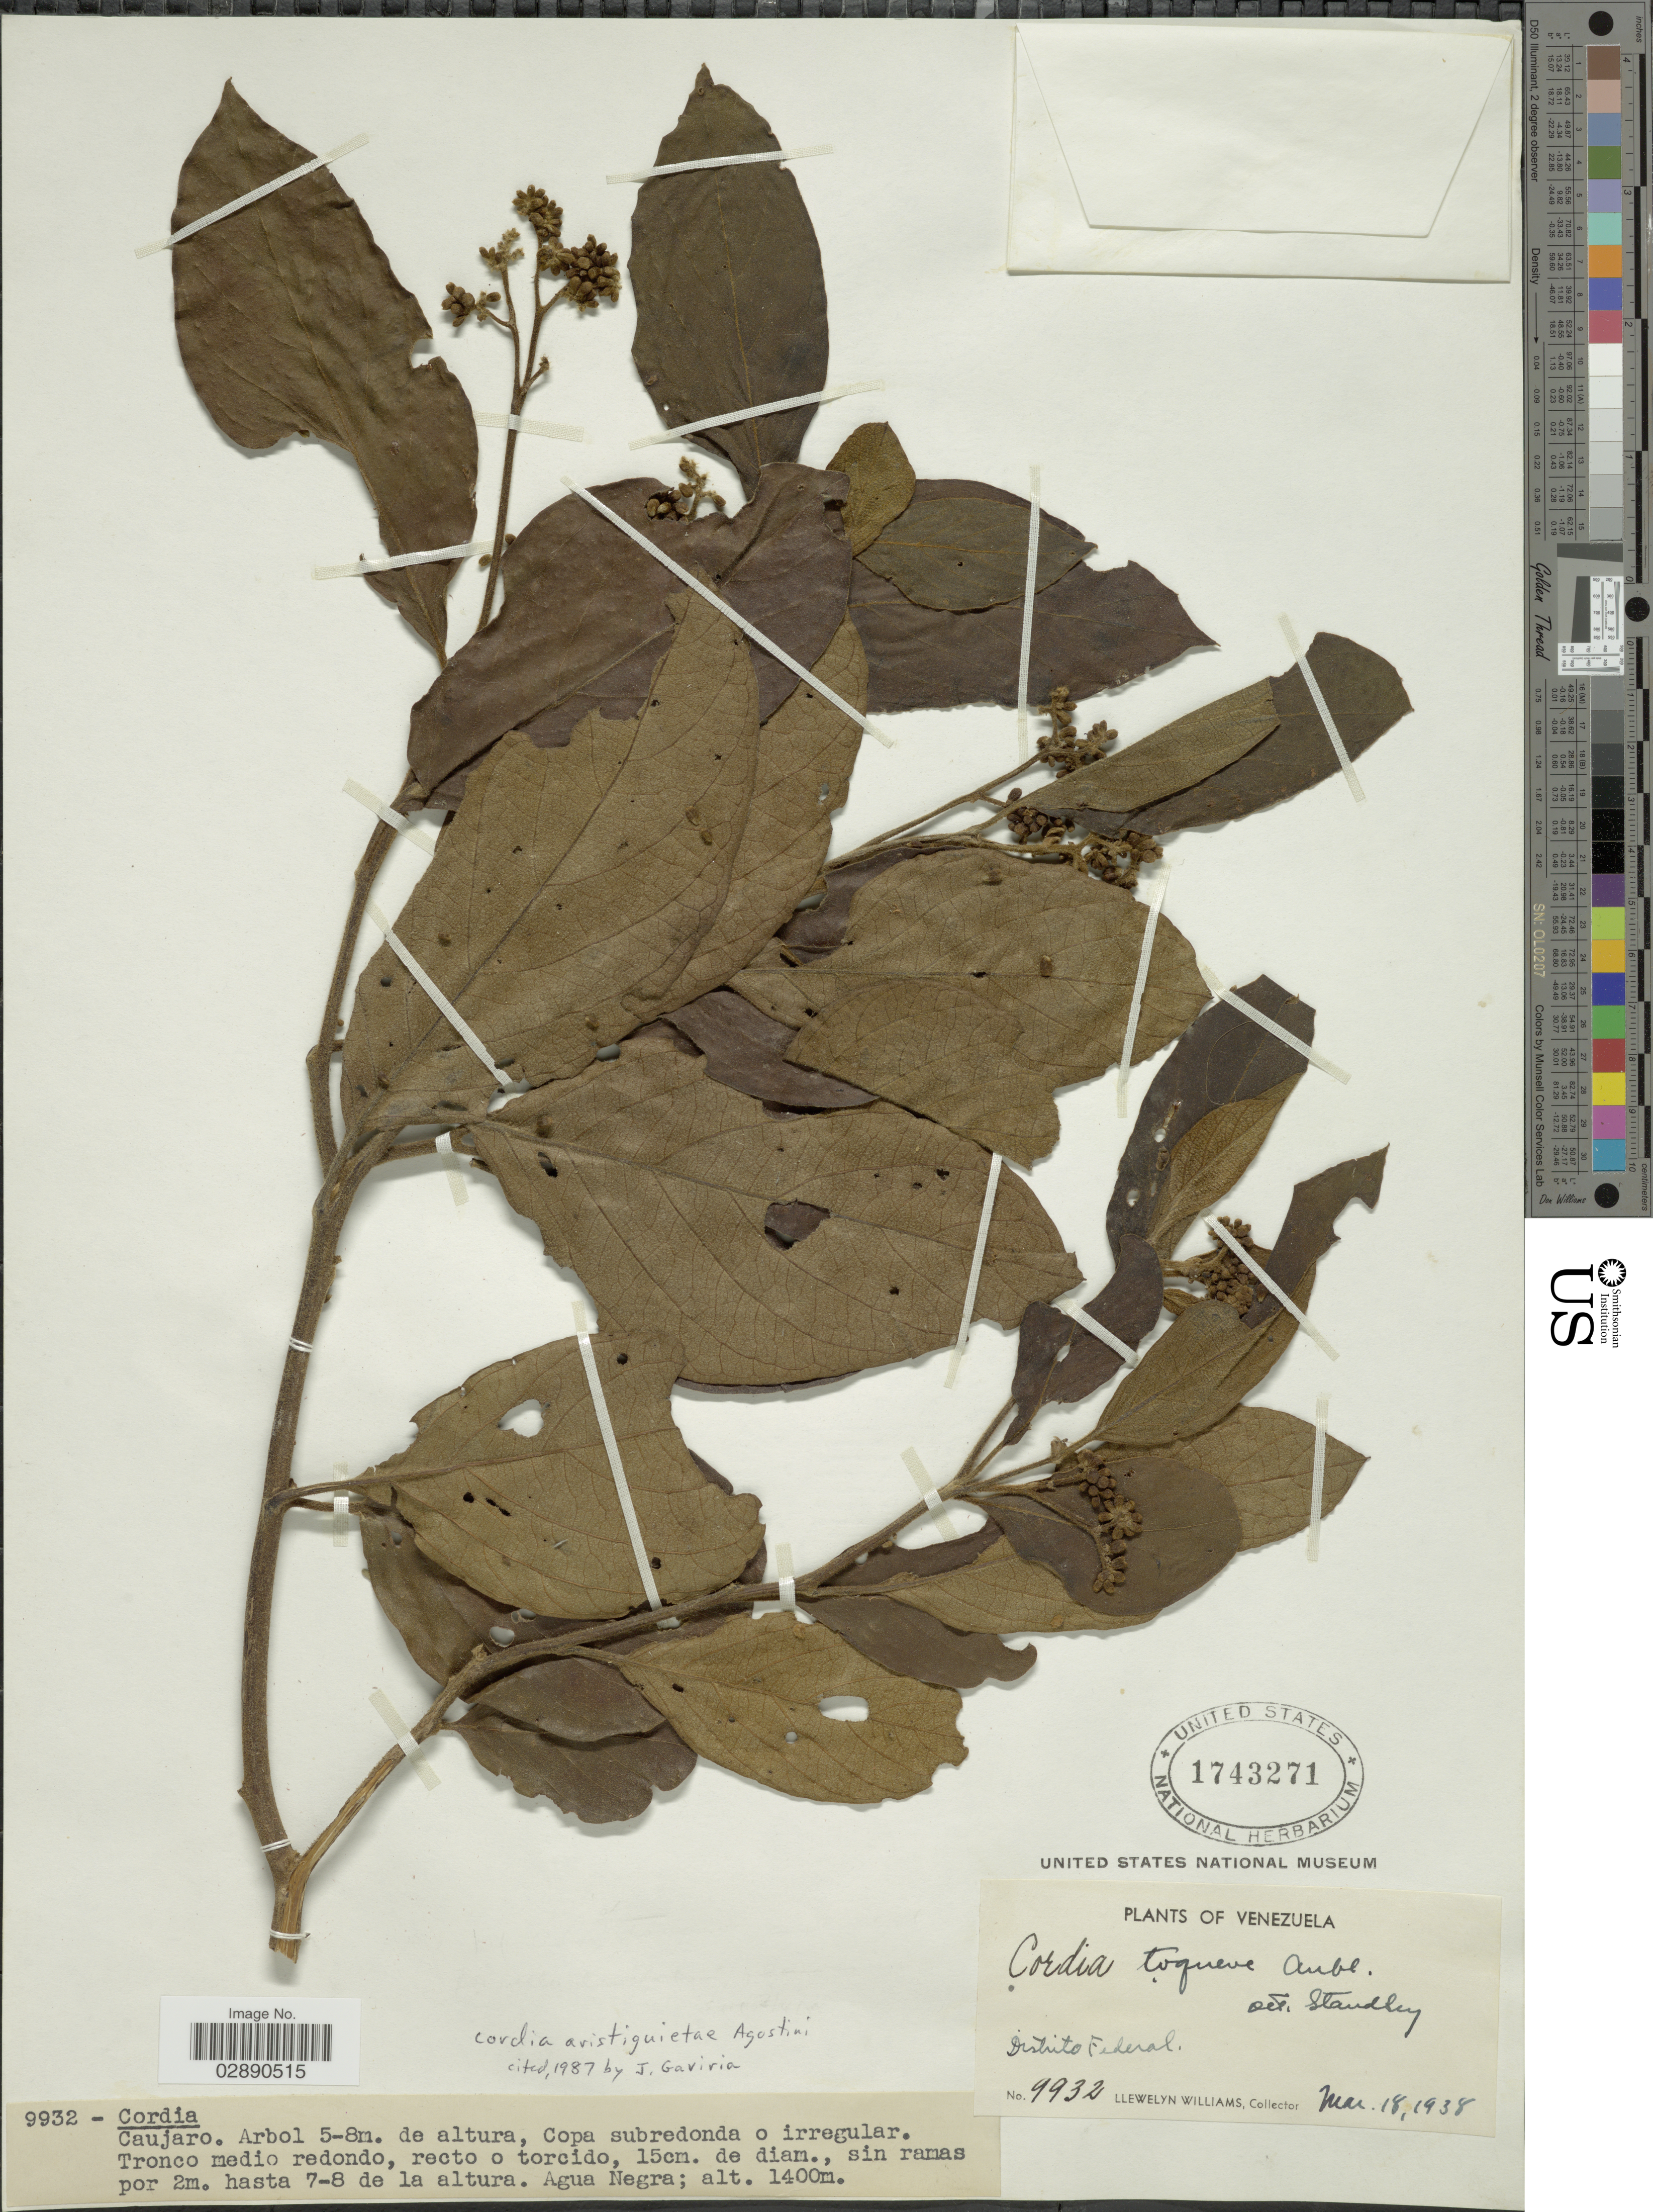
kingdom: Plantae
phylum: Tracheophyta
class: Magnoliopsida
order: Boraginales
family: Cordiaceae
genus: Cordia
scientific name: Cordia aristeguietae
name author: G. Agostini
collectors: Ll. Williams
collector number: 9932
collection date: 1938-03-18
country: Venezuela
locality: Distrito Federal. Agua Negra.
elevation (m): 1400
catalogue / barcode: US 1743271